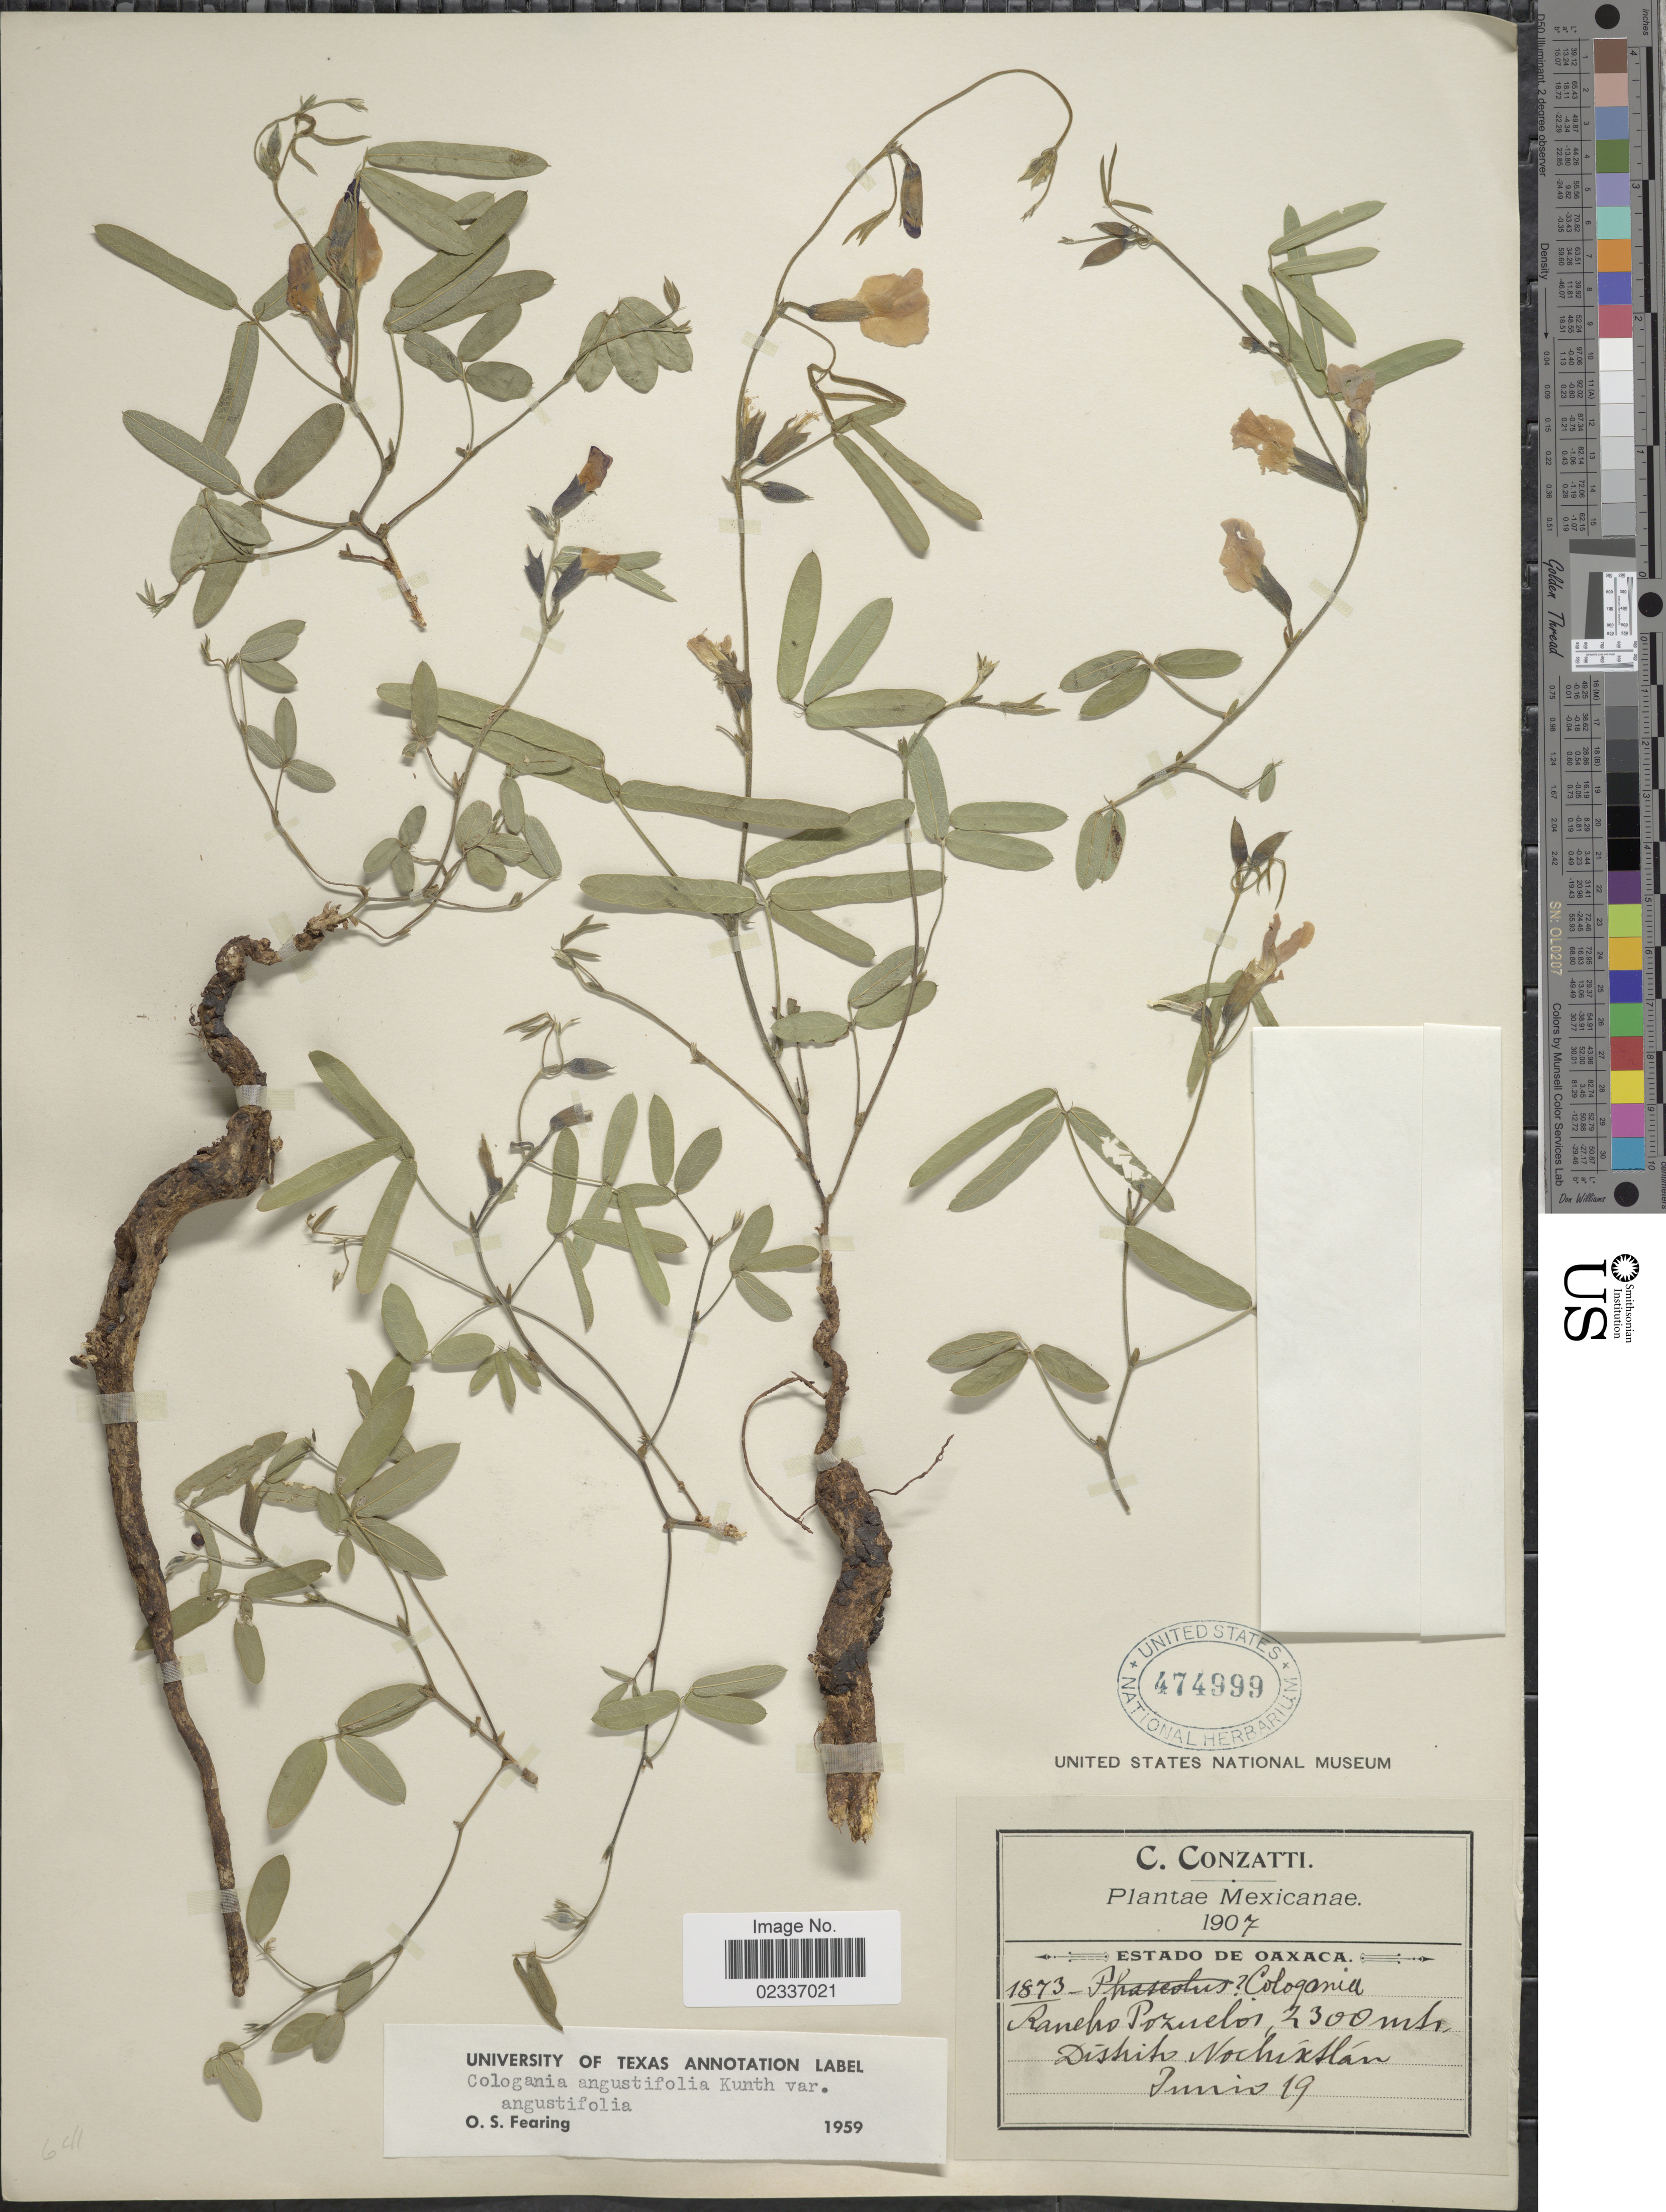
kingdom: Plantae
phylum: Tracheophyta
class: Magnoliopsida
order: Fabales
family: Fabaceae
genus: Cologania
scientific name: Cologania angustifolia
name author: Kunth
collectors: C. Conzatti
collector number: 1873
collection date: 1907-06-19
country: Mexico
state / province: Oaxaca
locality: Rancho Pozuelos. Distrito Nochixtlan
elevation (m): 2300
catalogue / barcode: US 474999